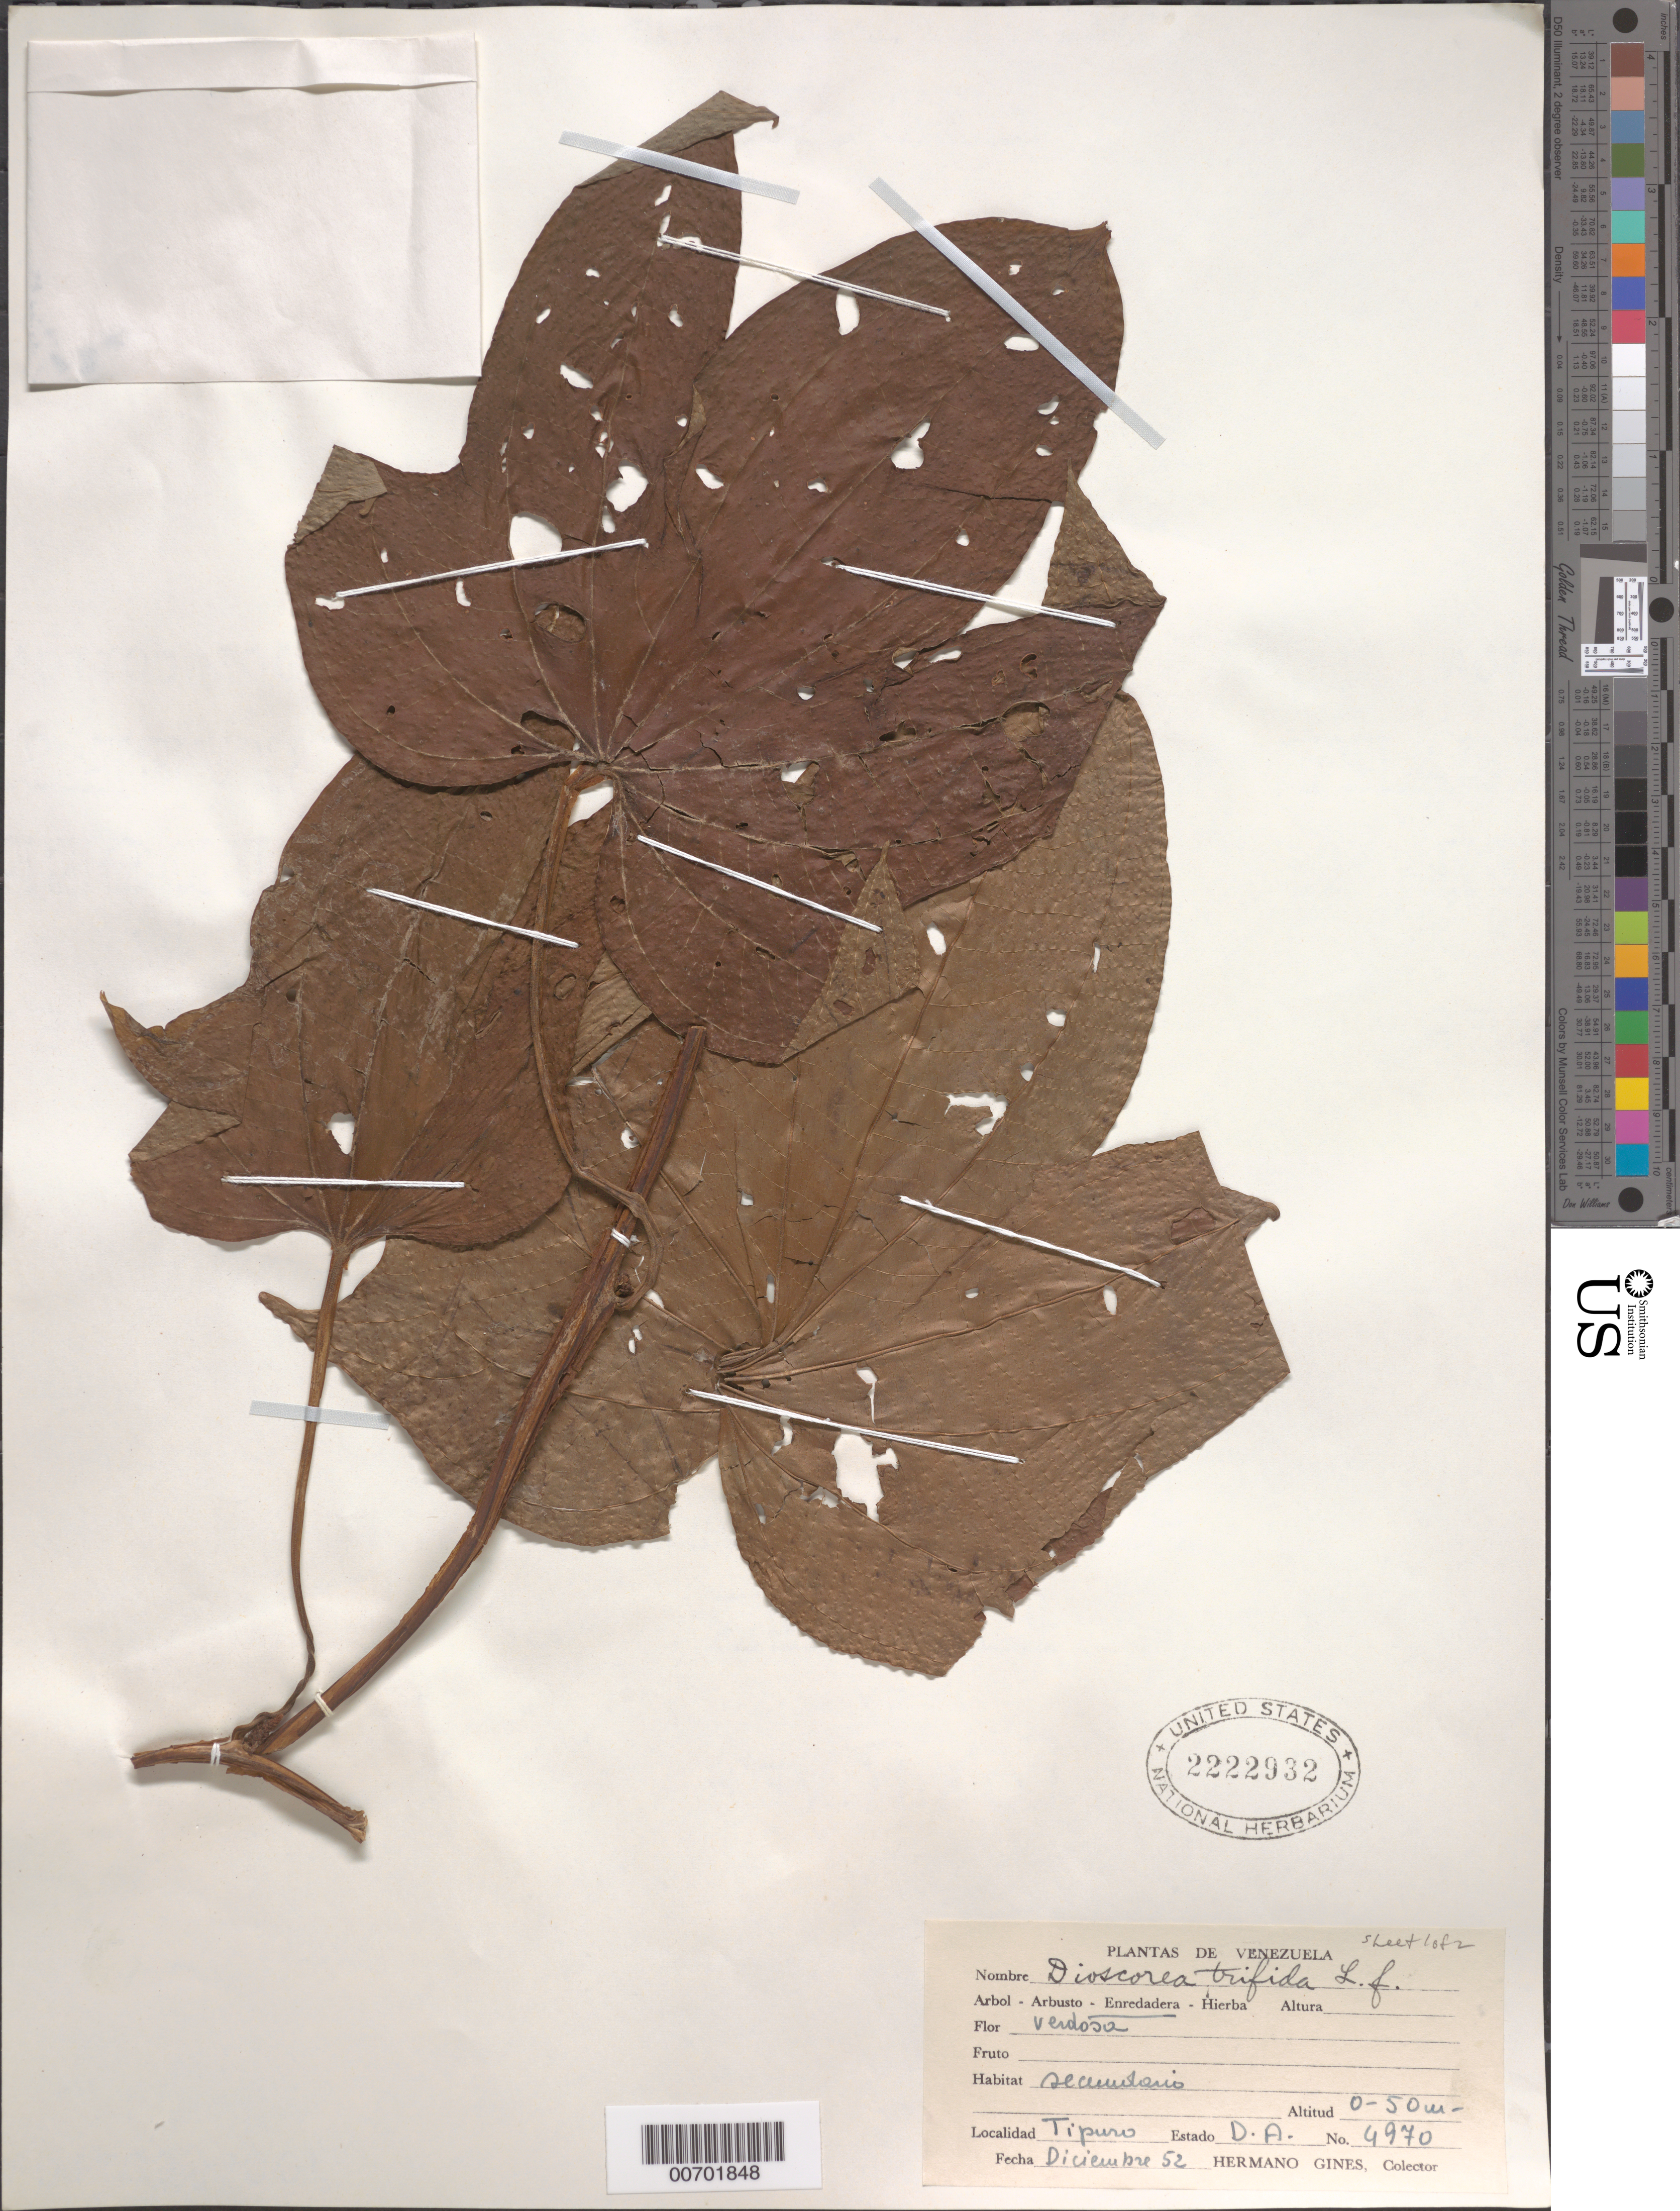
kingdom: Plantae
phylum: Tracheophyta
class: Liliopsida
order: Dioscoreales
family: Dioscoreaceae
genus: Dioscorea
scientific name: Dioscorea trifida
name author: L. f.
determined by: Ayala F., Franklin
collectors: H. Gines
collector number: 4970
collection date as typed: Dec-52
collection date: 1952-12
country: Venezuela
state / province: Delta Amacuro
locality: Tipuro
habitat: Secondary forest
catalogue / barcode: US 2222932